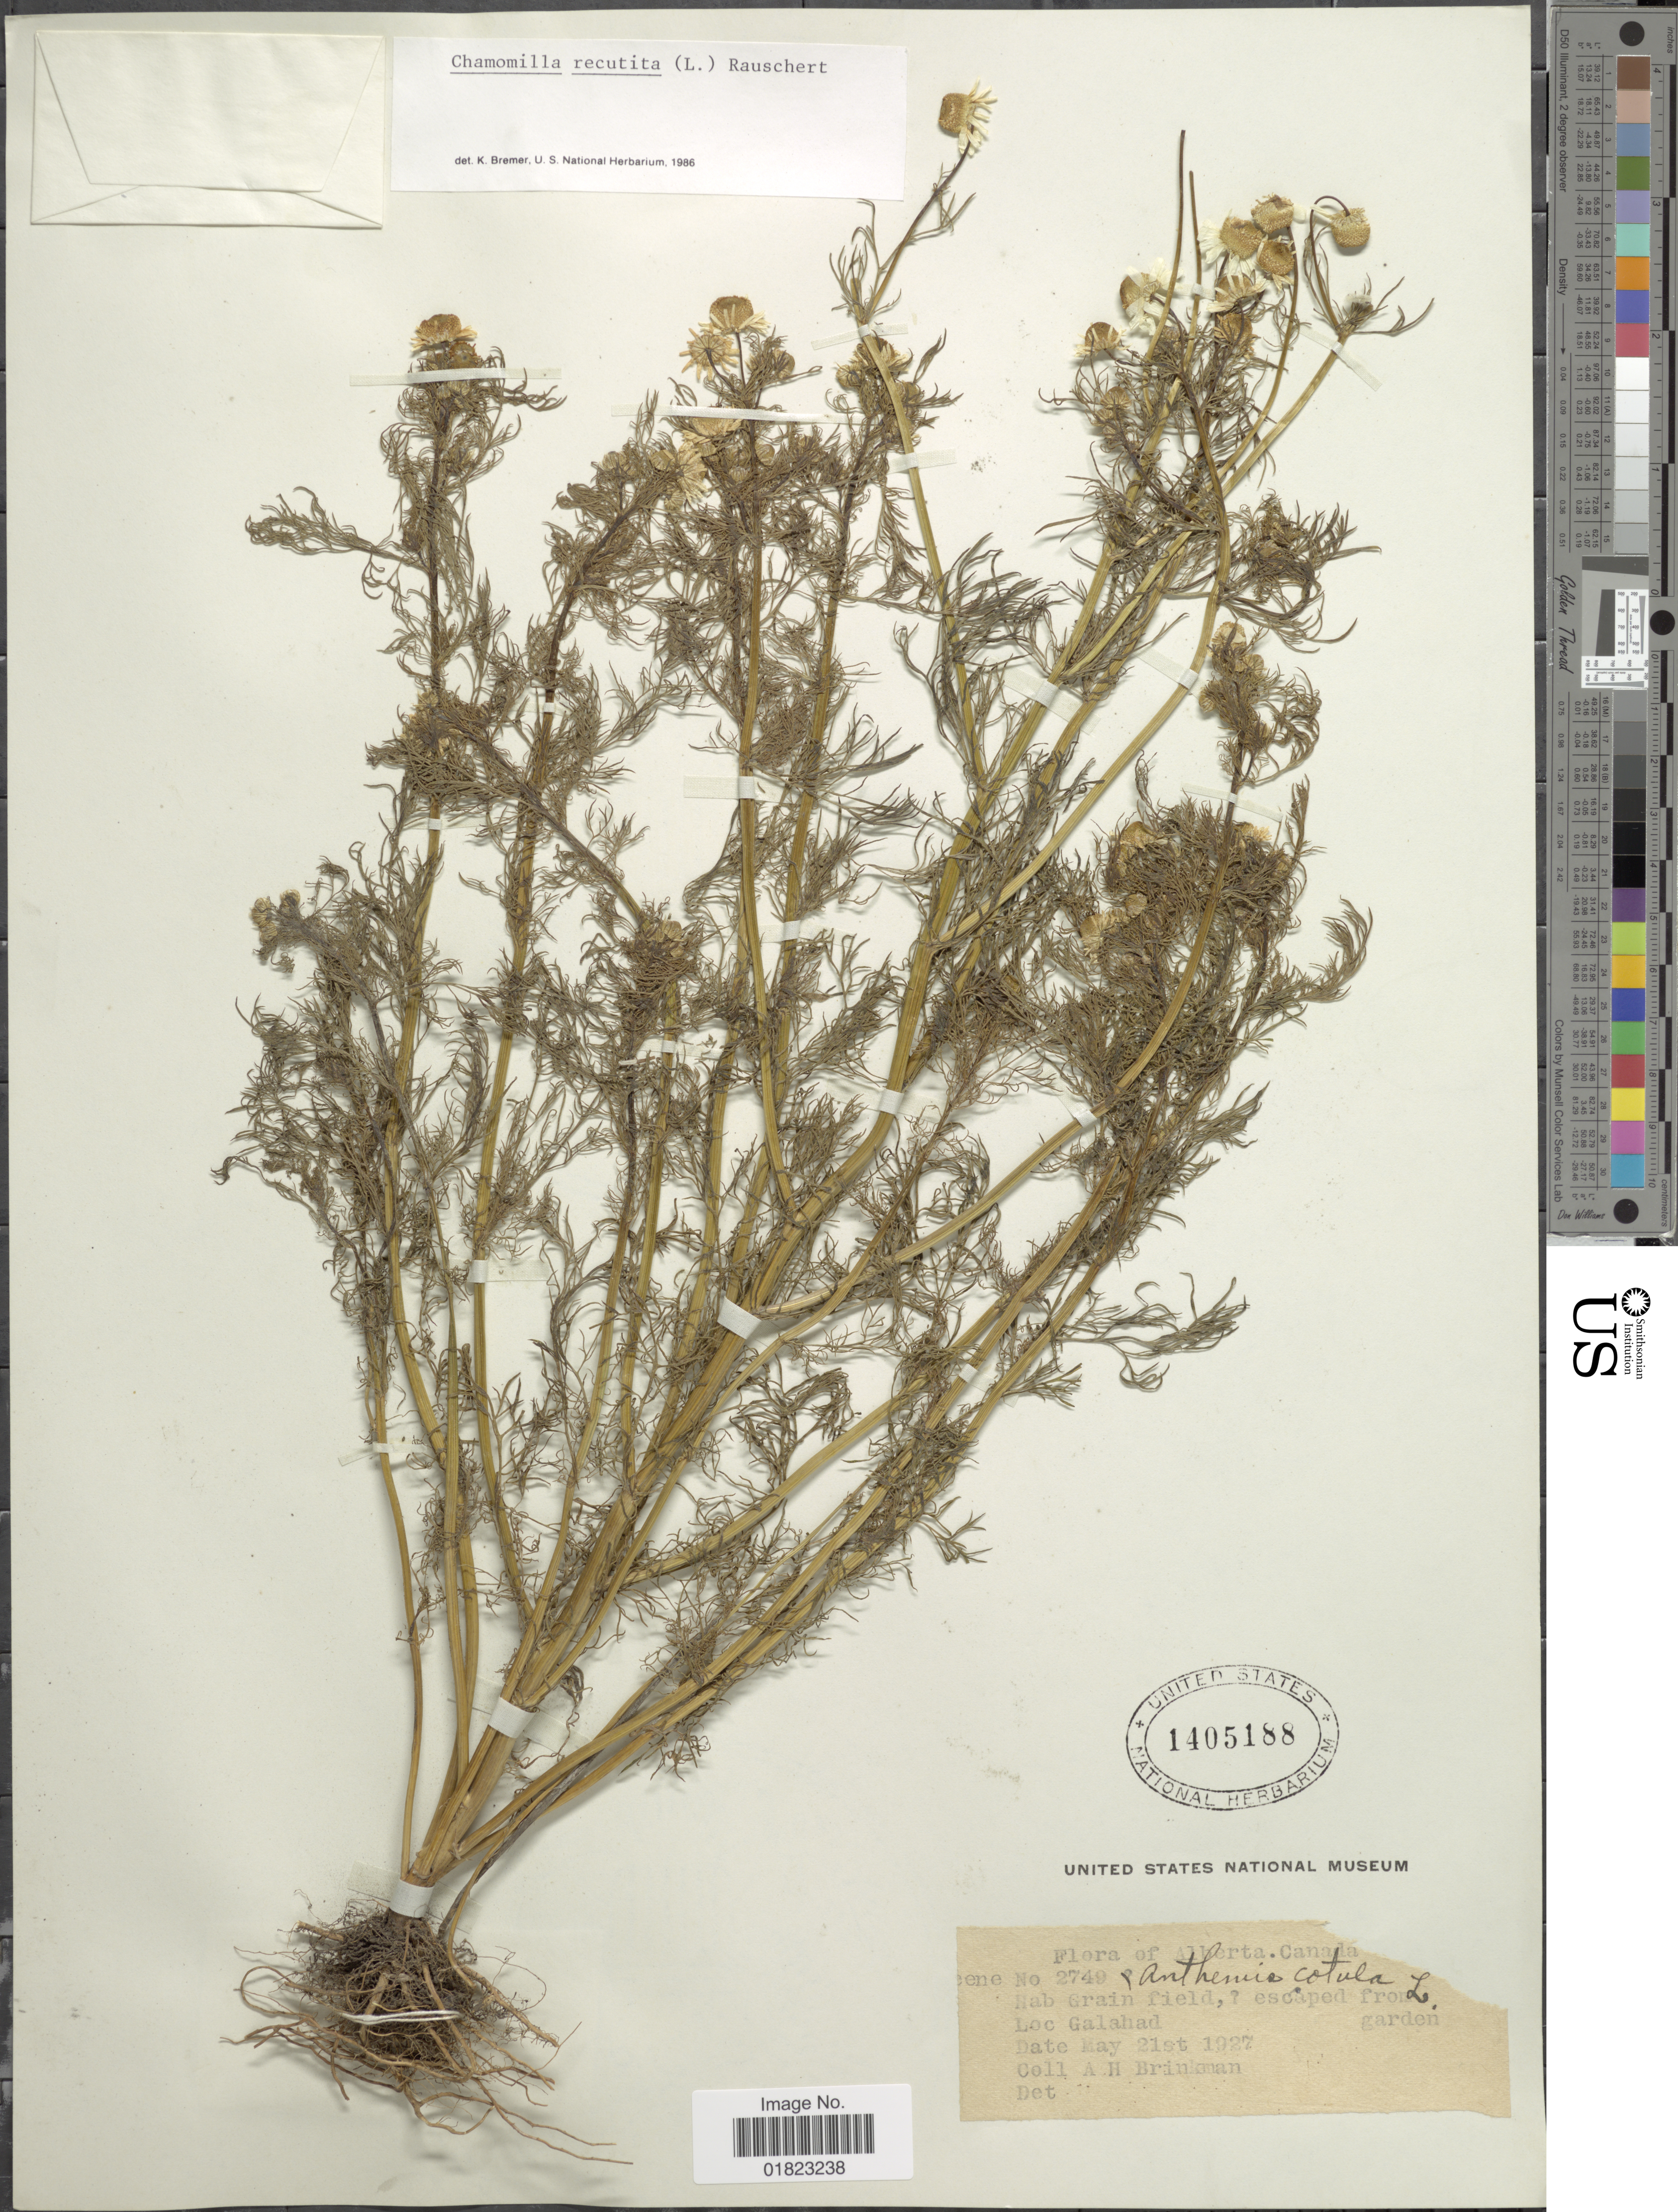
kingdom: Plantae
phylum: Tracheophyta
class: Magnoliopsida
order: Asterales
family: Asteraceae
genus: Matricaria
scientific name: Matricaria recutita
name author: L.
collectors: A. Brinkman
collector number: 2749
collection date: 1927-05-21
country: Canada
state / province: Alberta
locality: Alberta, Canada. Galahad.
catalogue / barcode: US 1405188